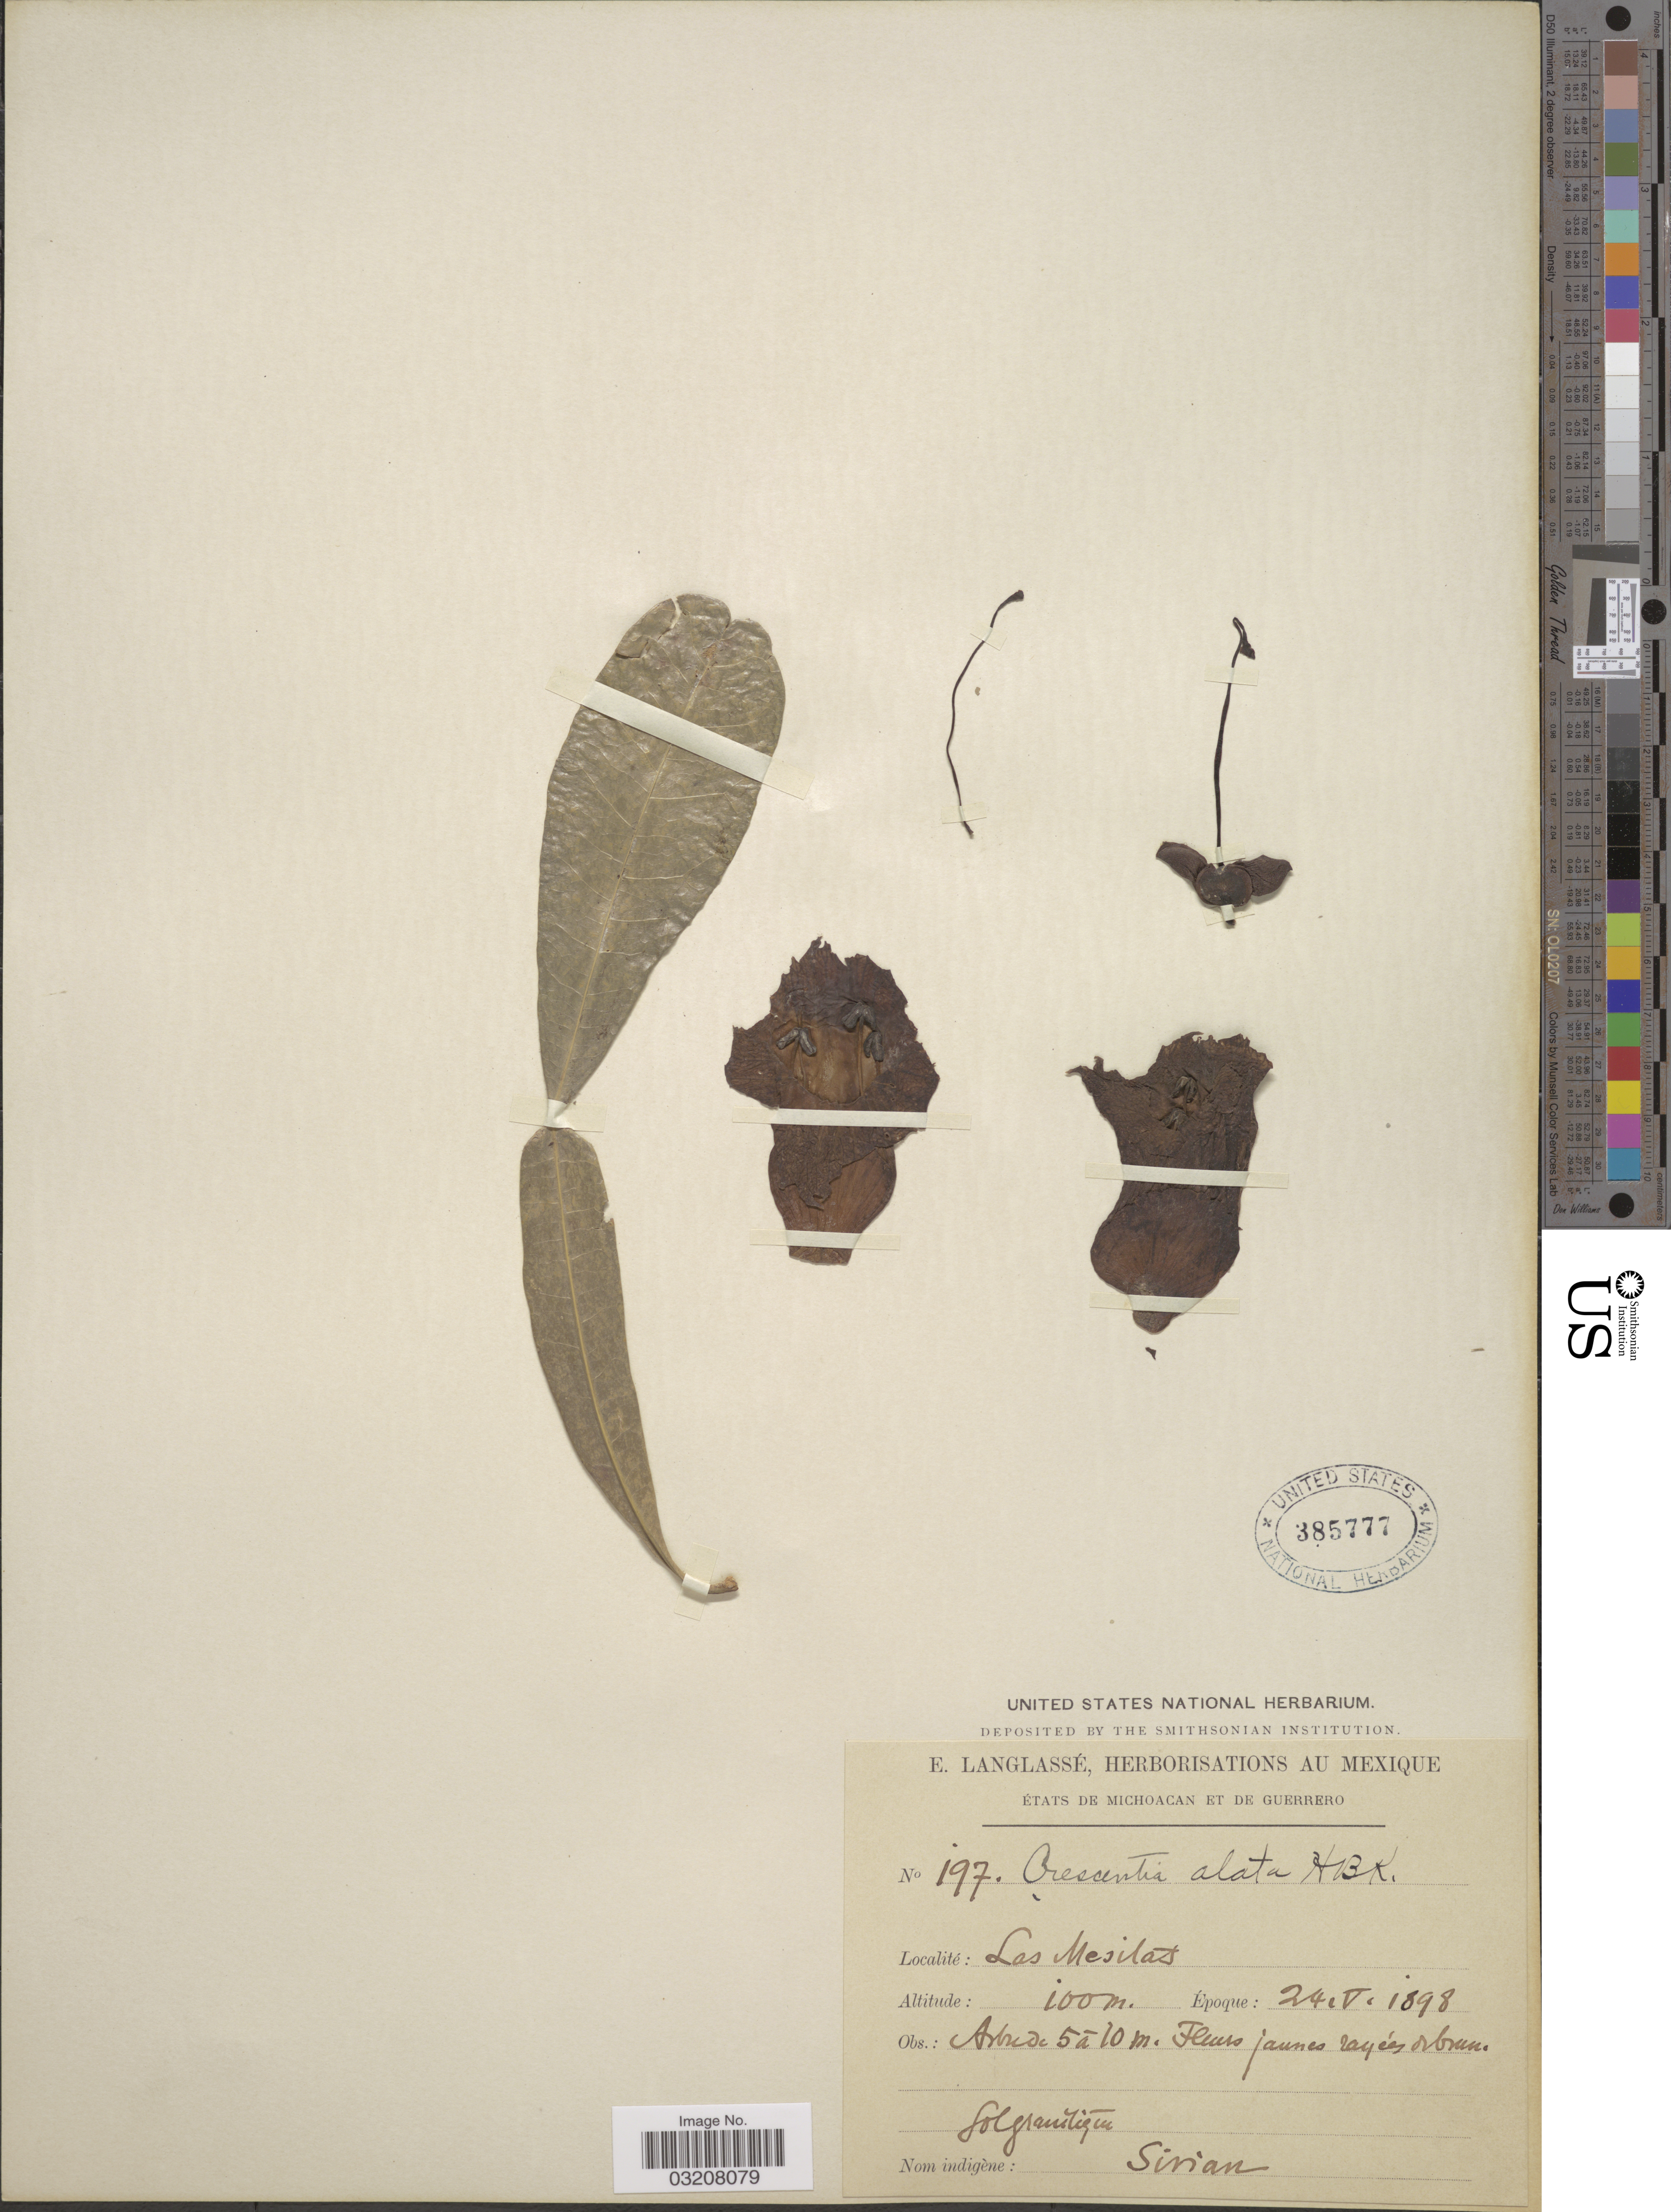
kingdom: Plantae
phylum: Tracheophyta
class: Magnoliopsida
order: Lamiales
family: Bignoniaceae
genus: Crescentia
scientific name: Crescentia alata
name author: Kunth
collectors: E. Langlassé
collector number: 197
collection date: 1898-05-24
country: Mexico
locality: États de Michoacan et de Guerrero. Las Mesitas.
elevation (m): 100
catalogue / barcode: US 385777